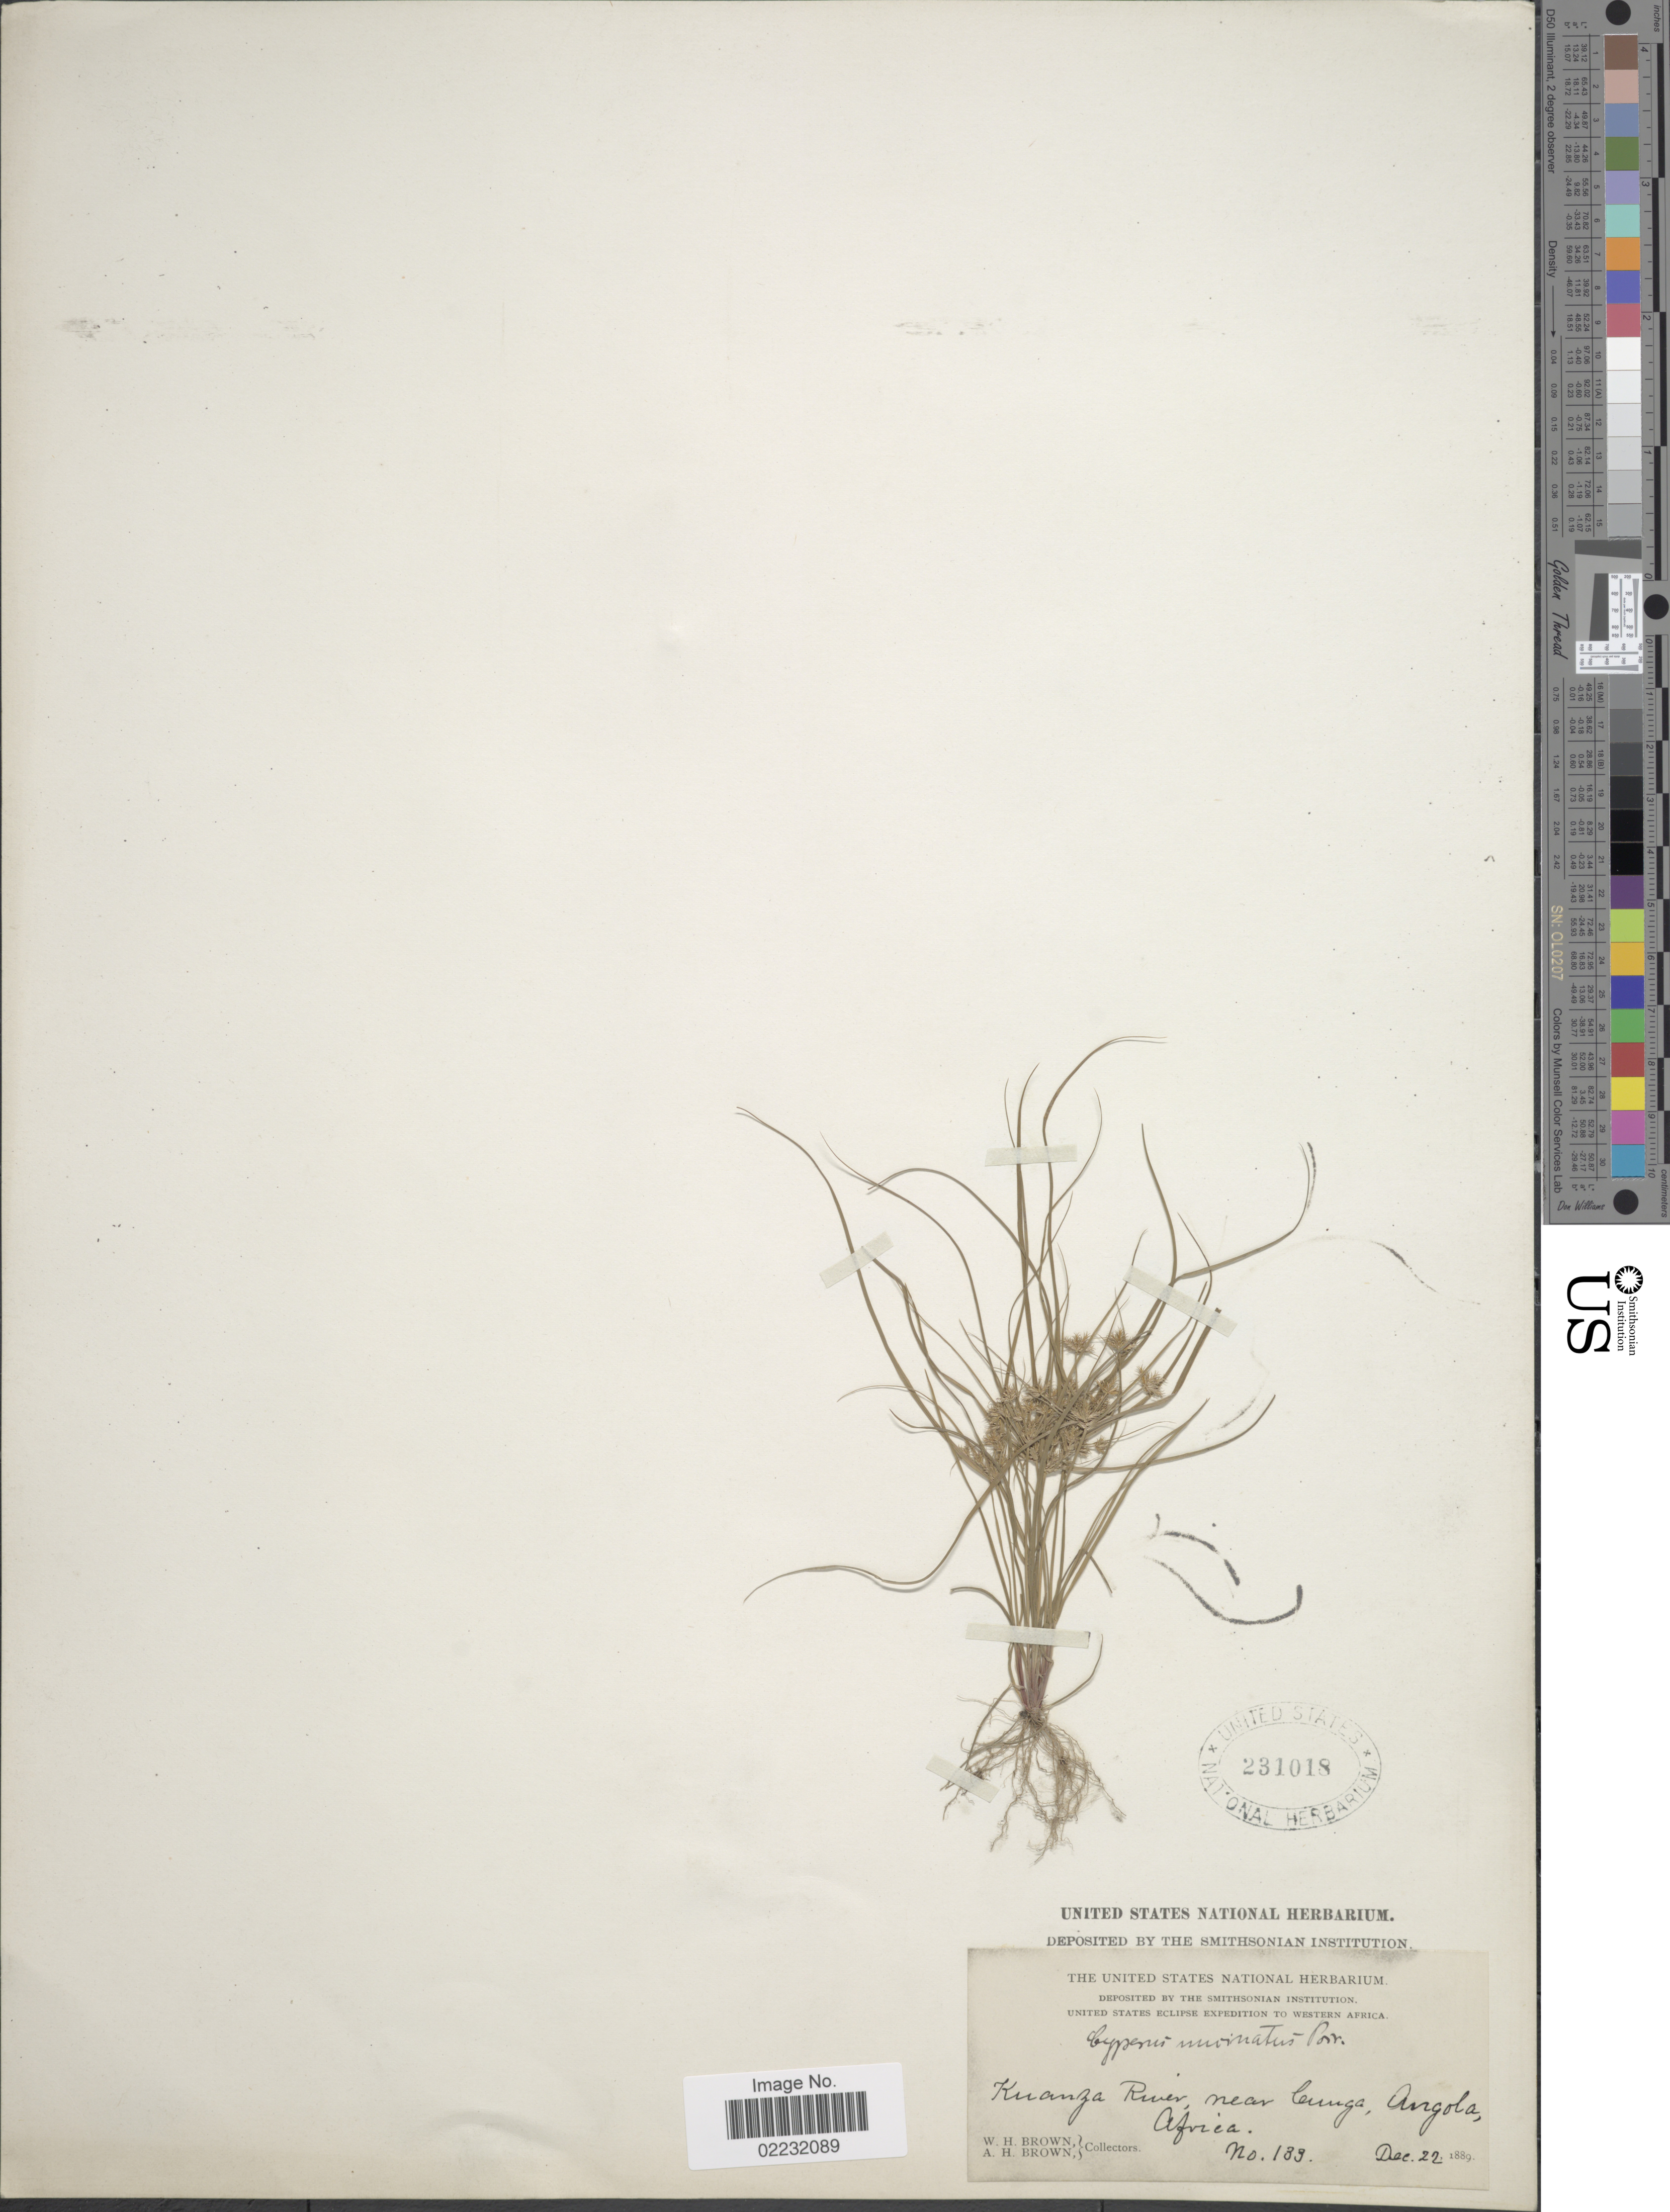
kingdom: Plantae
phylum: Tracheophyta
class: Liliopsida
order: Poales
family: Cyperaceae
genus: Cyperus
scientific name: Cyperus squarrosus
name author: L.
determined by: Strong, Mark T., (BOT), Smithsonian Institution - National Museum of Natural History (UNITED STATES)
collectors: W. H. Brown & A. H. Brown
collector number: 133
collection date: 1889-12-22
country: Angola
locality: Kuanza River, near Cunga, Western Africa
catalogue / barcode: US 231018